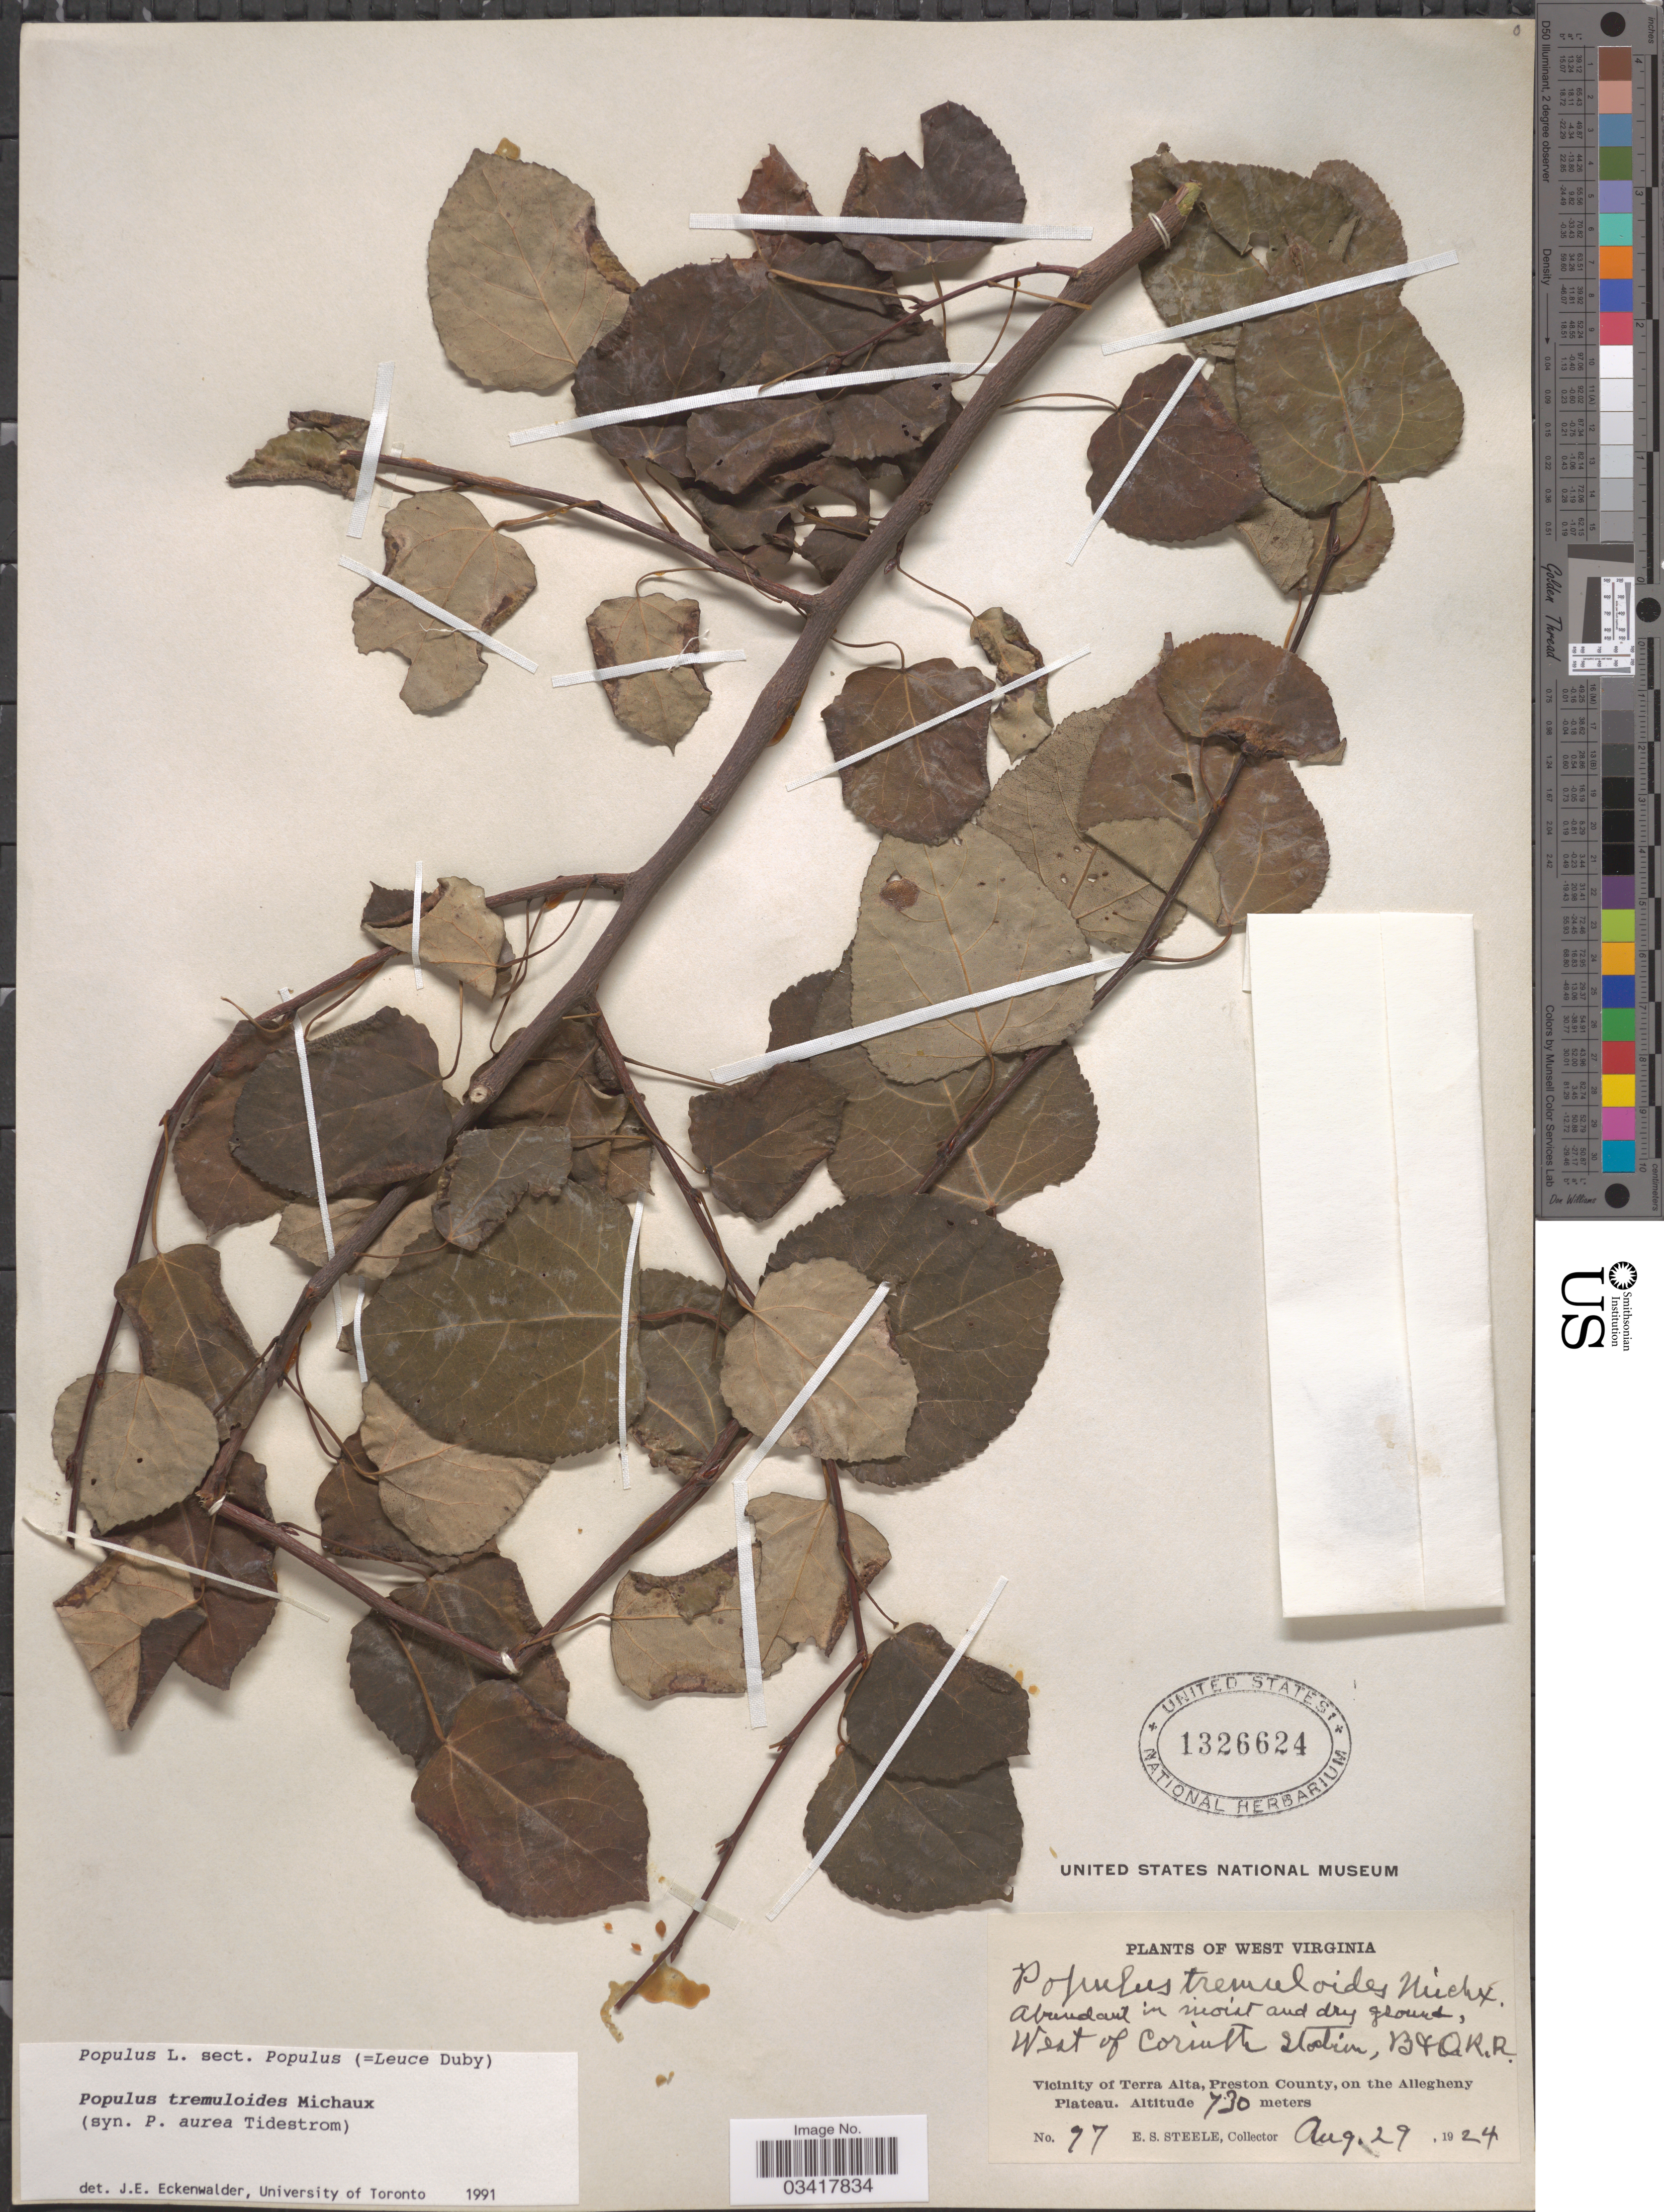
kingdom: Plantae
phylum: Tracheophyta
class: Magnoliopsida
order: Malpighiales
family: Salicaceae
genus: Populus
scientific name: Populus tremuloides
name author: Michx.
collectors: E. Steele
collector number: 97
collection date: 1924-08-29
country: United States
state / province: West Virginia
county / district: Preston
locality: West of Corinth Station, B & O. R.R. Vicinity of Terra Alta, Preston County, on the Allegheny Plateau.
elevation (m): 730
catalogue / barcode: US 1326624